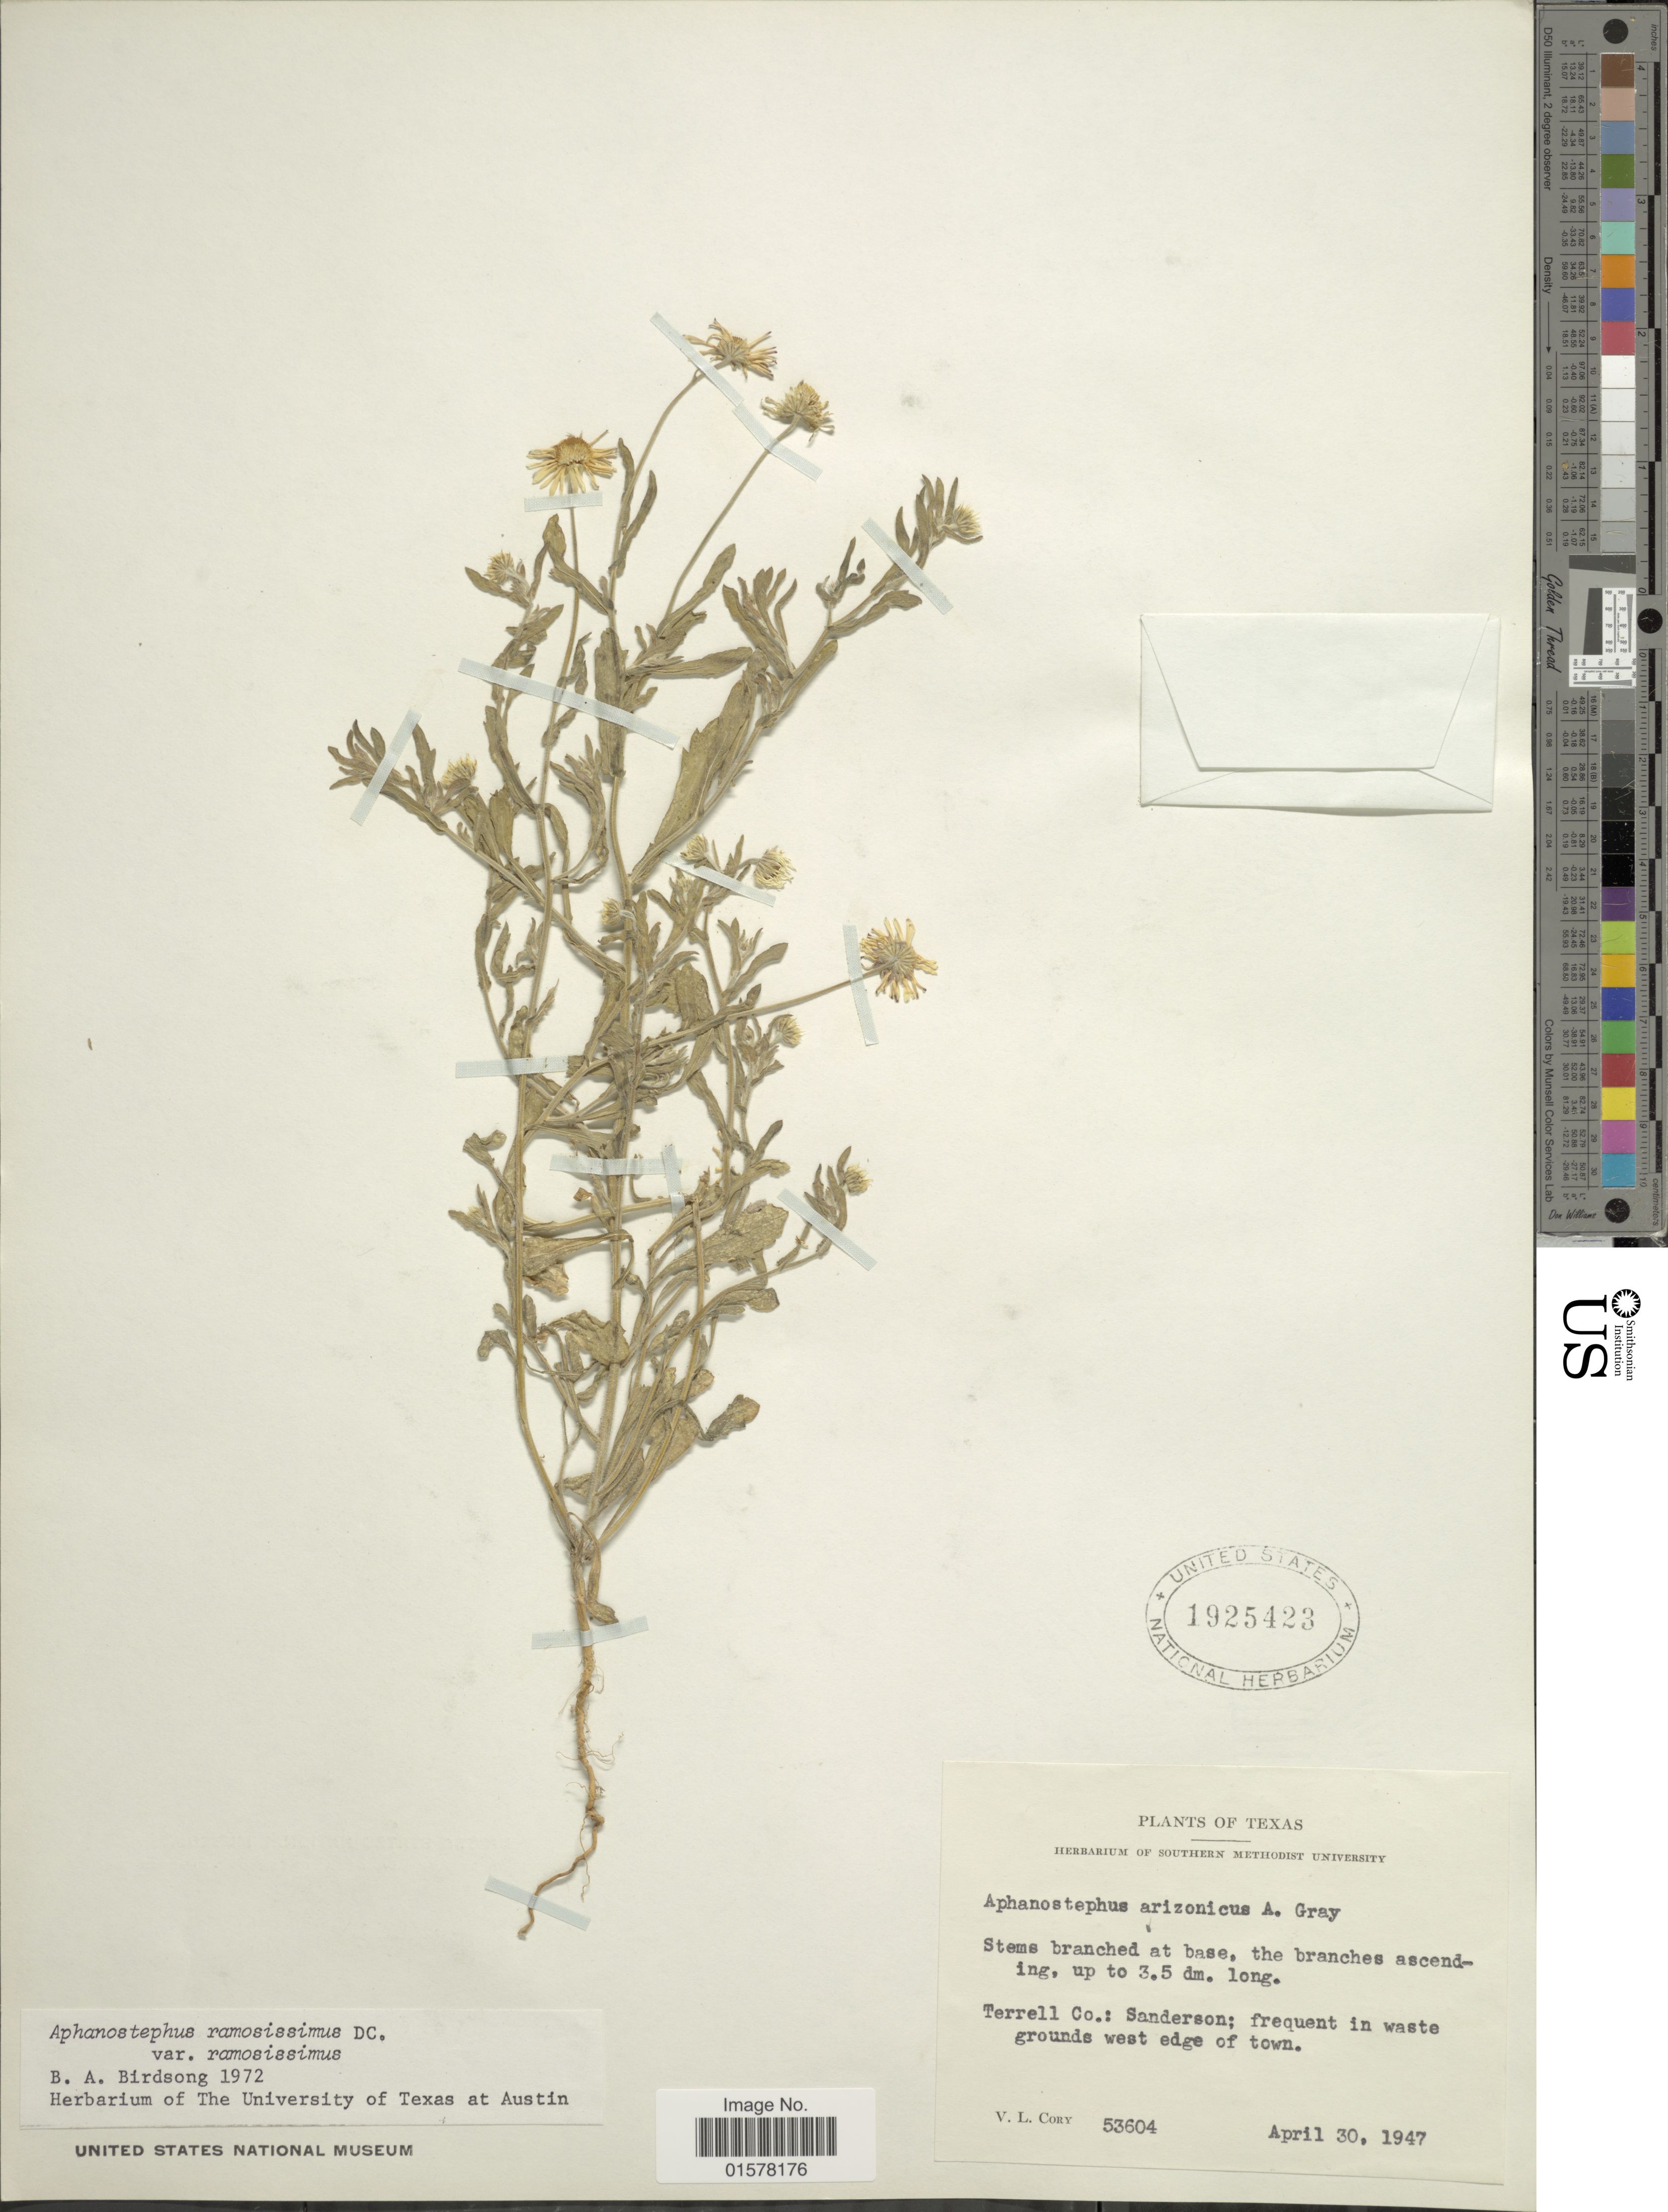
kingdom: Plantae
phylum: Tracheophyta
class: Magnoliopsida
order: Asterales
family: Asteraceae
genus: Aphanostephus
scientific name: Aphanostephus ramosissimus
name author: DC.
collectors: V. Cory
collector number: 53604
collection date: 1947-04-30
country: United States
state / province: Texas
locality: Terrell Co.: Sanderson; frequent in waste grounds west edge of town. Texas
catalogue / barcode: US 1925423